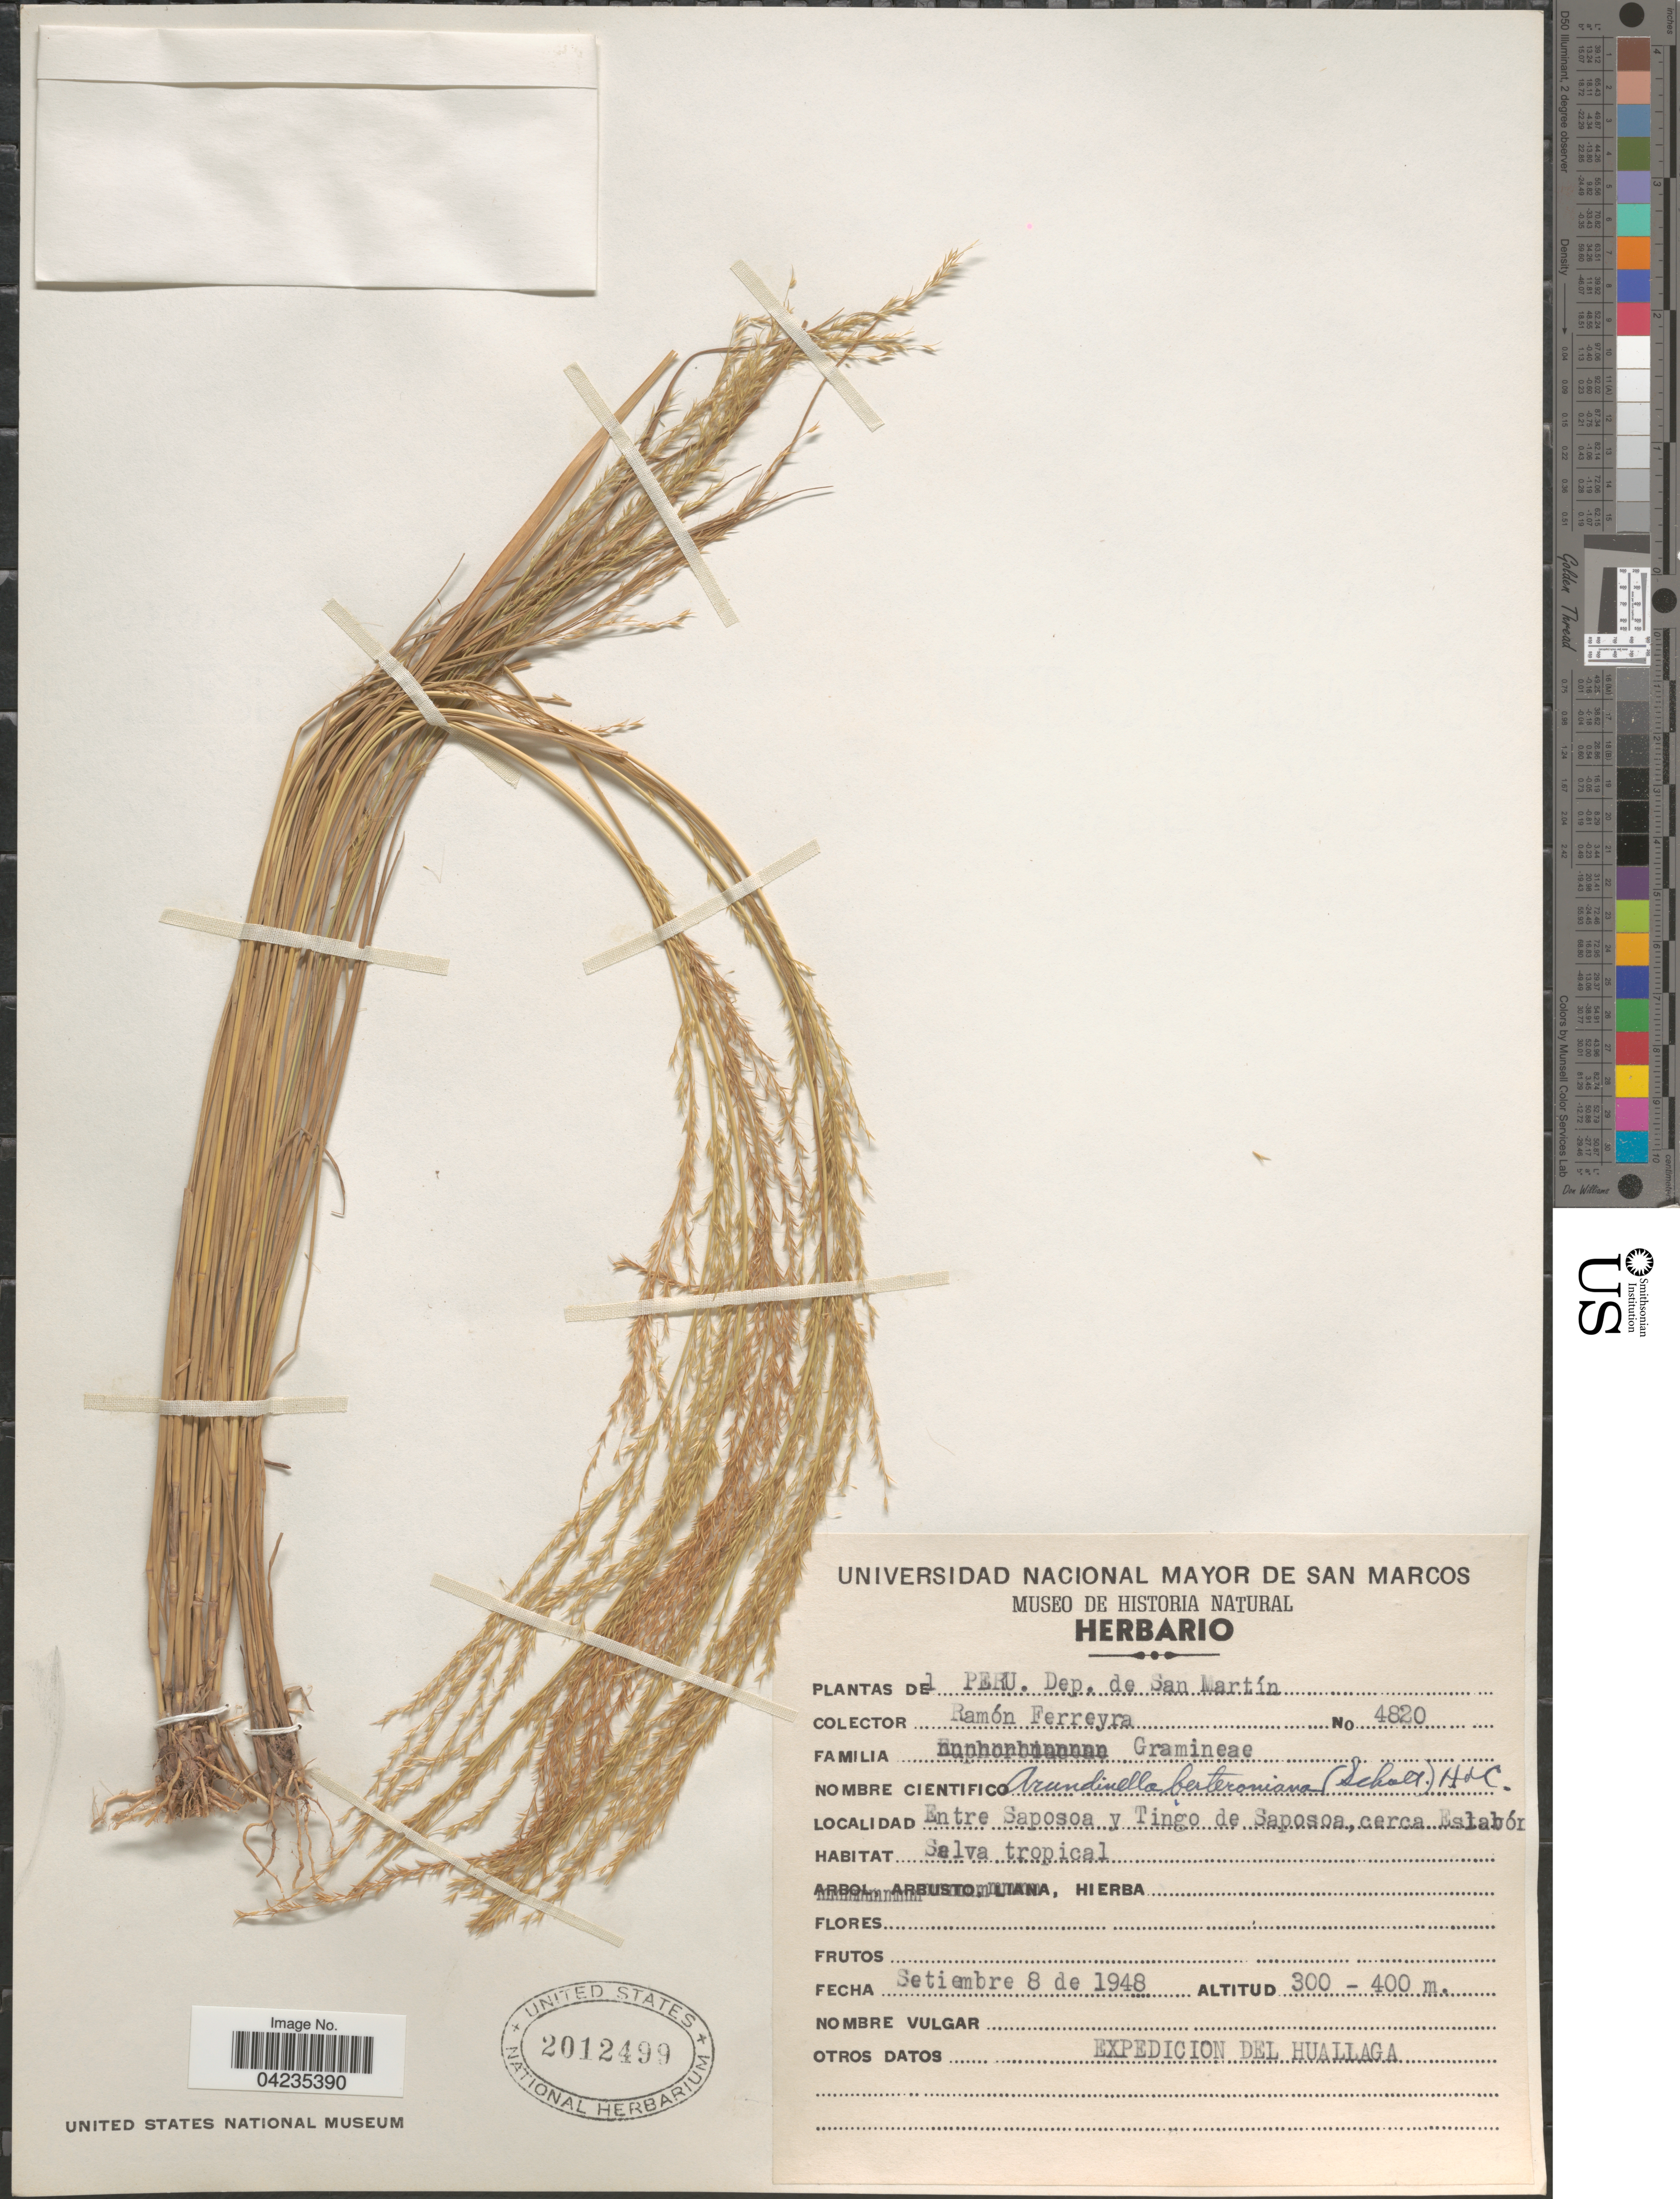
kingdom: Plantae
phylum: Tracheophyta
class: Liliopsida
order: Poales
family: Poaceae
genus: Arundinella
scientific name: Arundinella berteroniana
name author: (Schult.) Hitchc. & Chase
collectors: R. A. Ferreyra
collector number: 4820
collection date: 1948-09-08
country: Peru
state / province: San Martín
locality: Dep. de San Martín. Entre Saposoa y Tingo de Saposoa, cerca Eslabón. Expedicion del Huallaga.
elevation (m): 300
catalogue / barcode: US 2012499